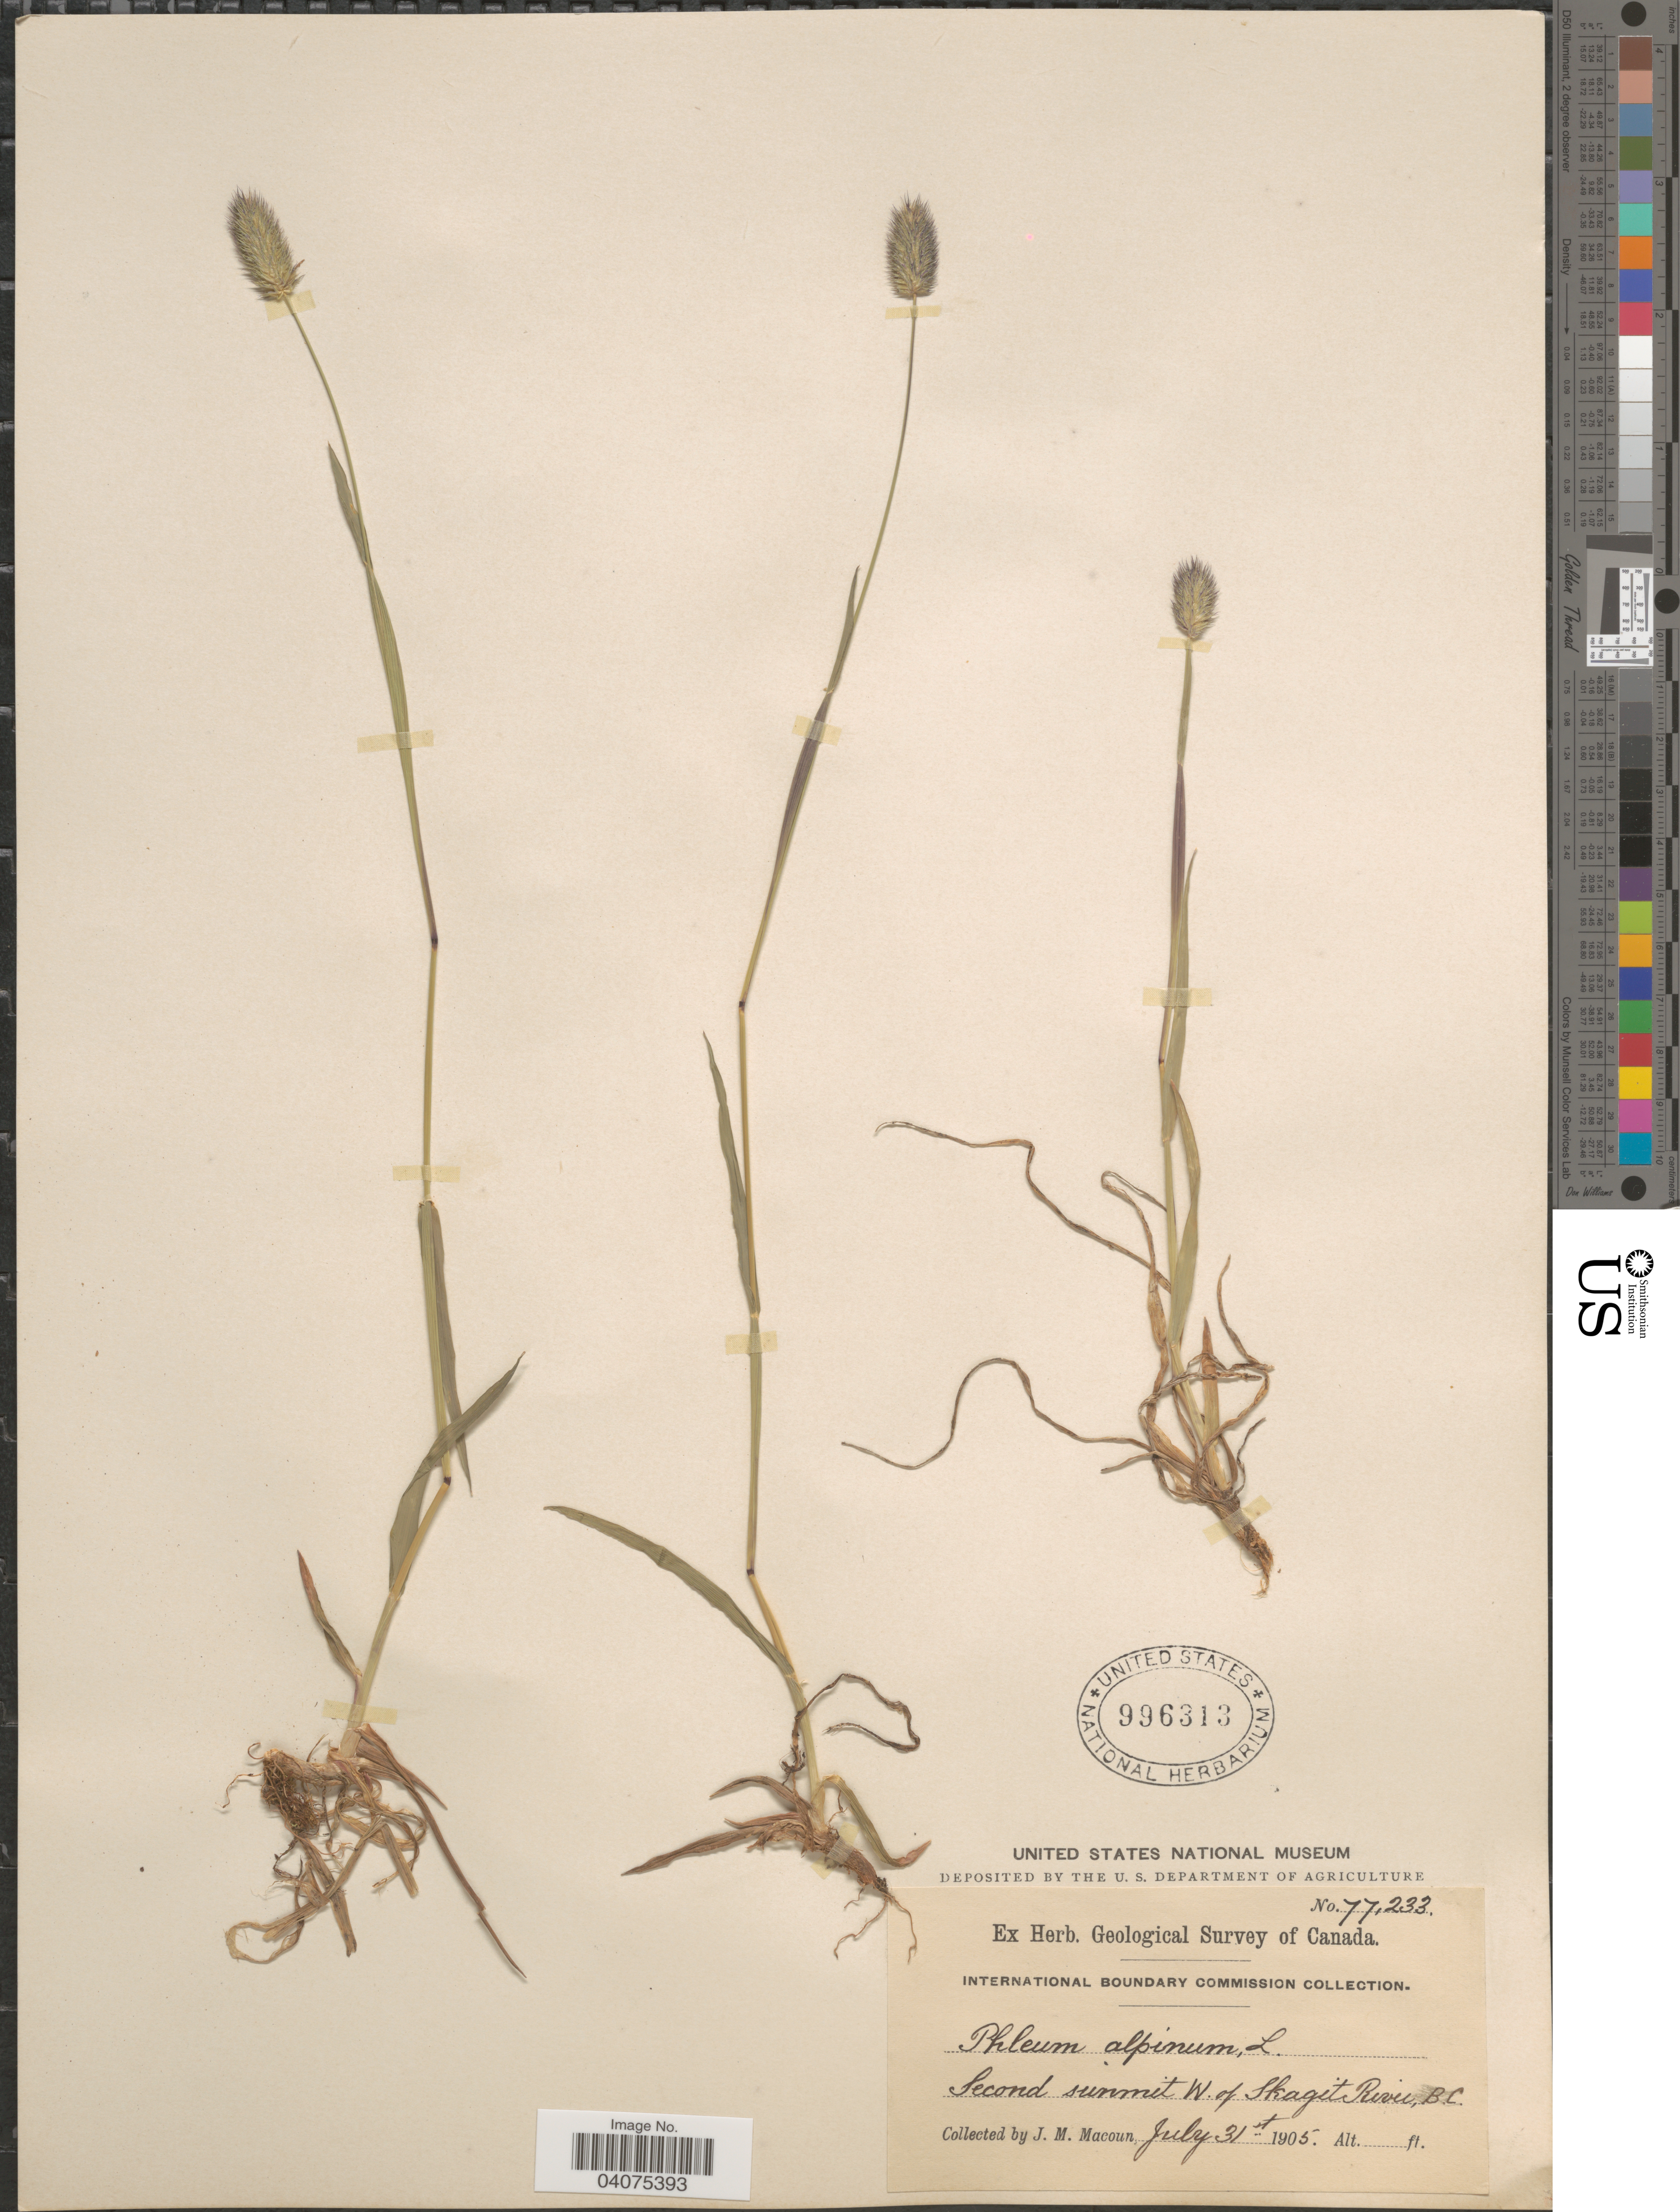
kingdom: Plantae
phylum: Tracheophyta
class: Liliopsida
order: Poales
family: Poaceae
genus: Phleum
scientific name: Phleum alpinum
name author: L.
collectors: J. M. Macoun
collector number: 77233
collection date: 1905-07-31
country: Canada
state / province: British Columbia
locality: Ex Herb. Geological Survey of Canada. Second summit W. of Skagit River.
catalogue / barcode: US 996313